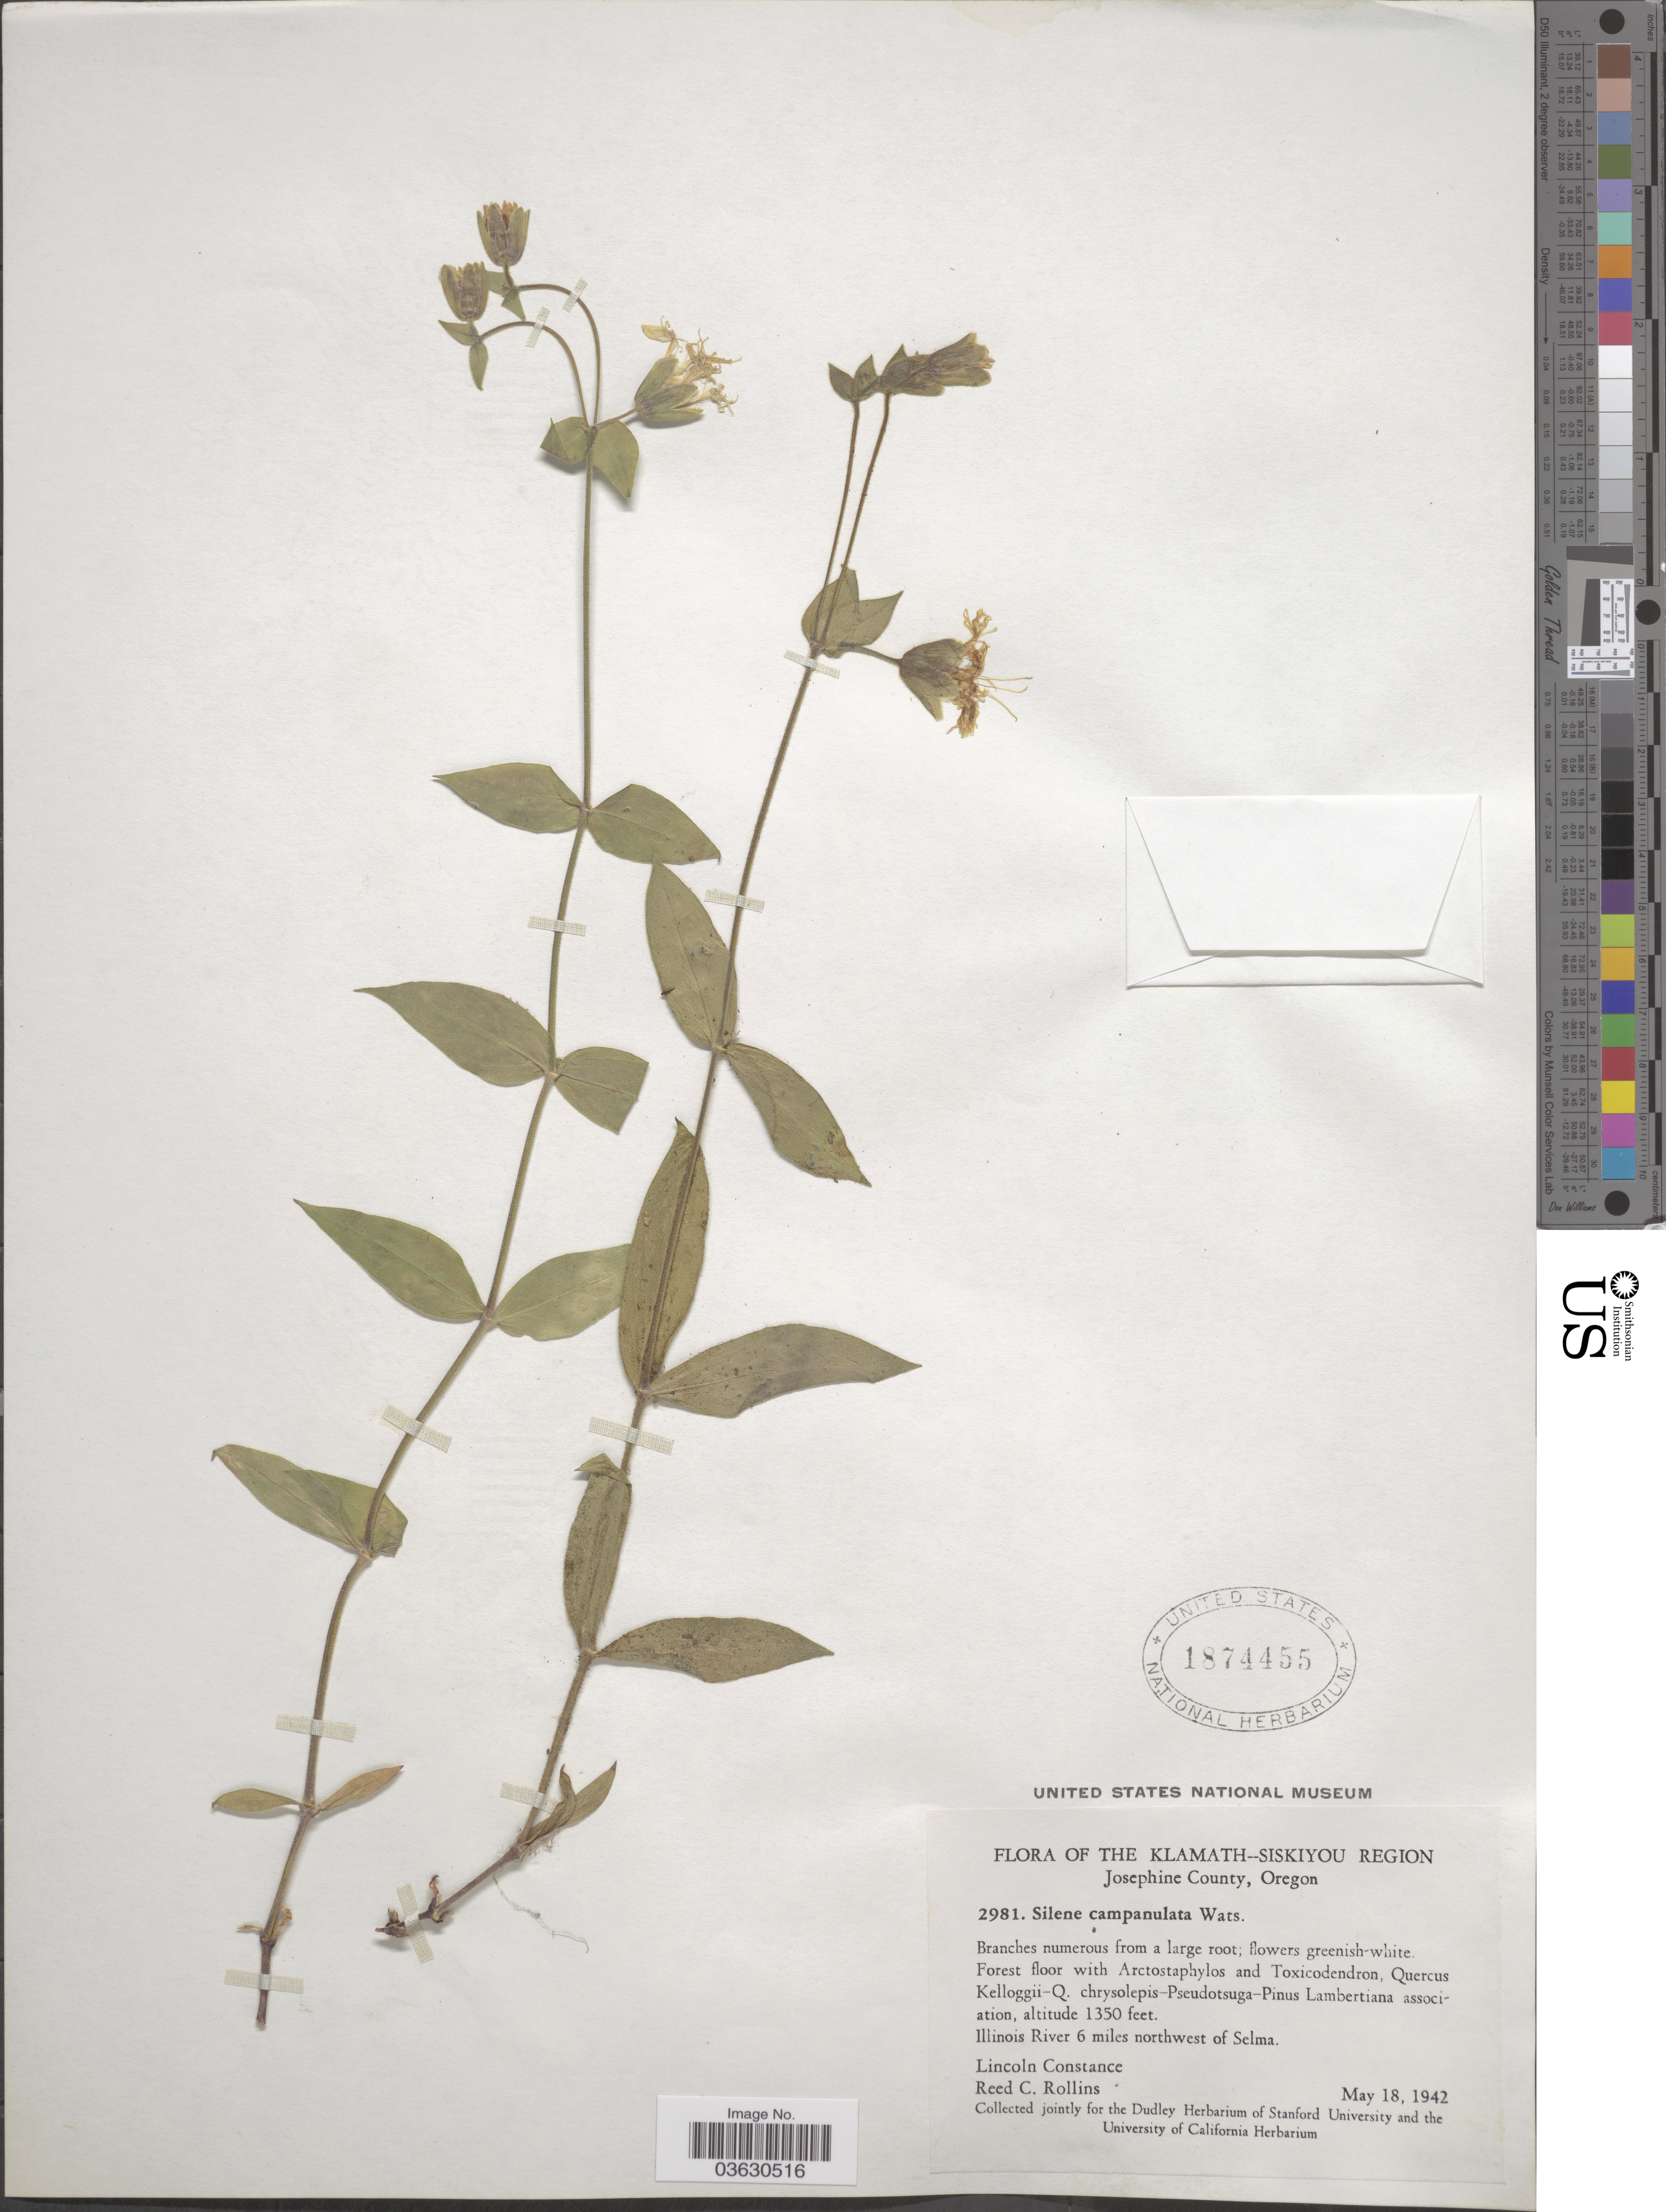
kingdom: Plantae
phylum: Tracheophyta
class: Magnoliopsida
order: Caryophyllales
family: Caryophyllaceae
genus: Silene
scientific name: Silene campanulata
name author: S. Watson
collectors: L. Constance & R. C. Rollins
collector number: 2981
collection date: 1942-05-18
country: United States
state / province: Oregon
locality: The Klamath-Siskiyou Region. Josephine County. Illinois River 6 miles northwest of Selma.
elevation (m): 411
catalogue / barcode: US 1874455